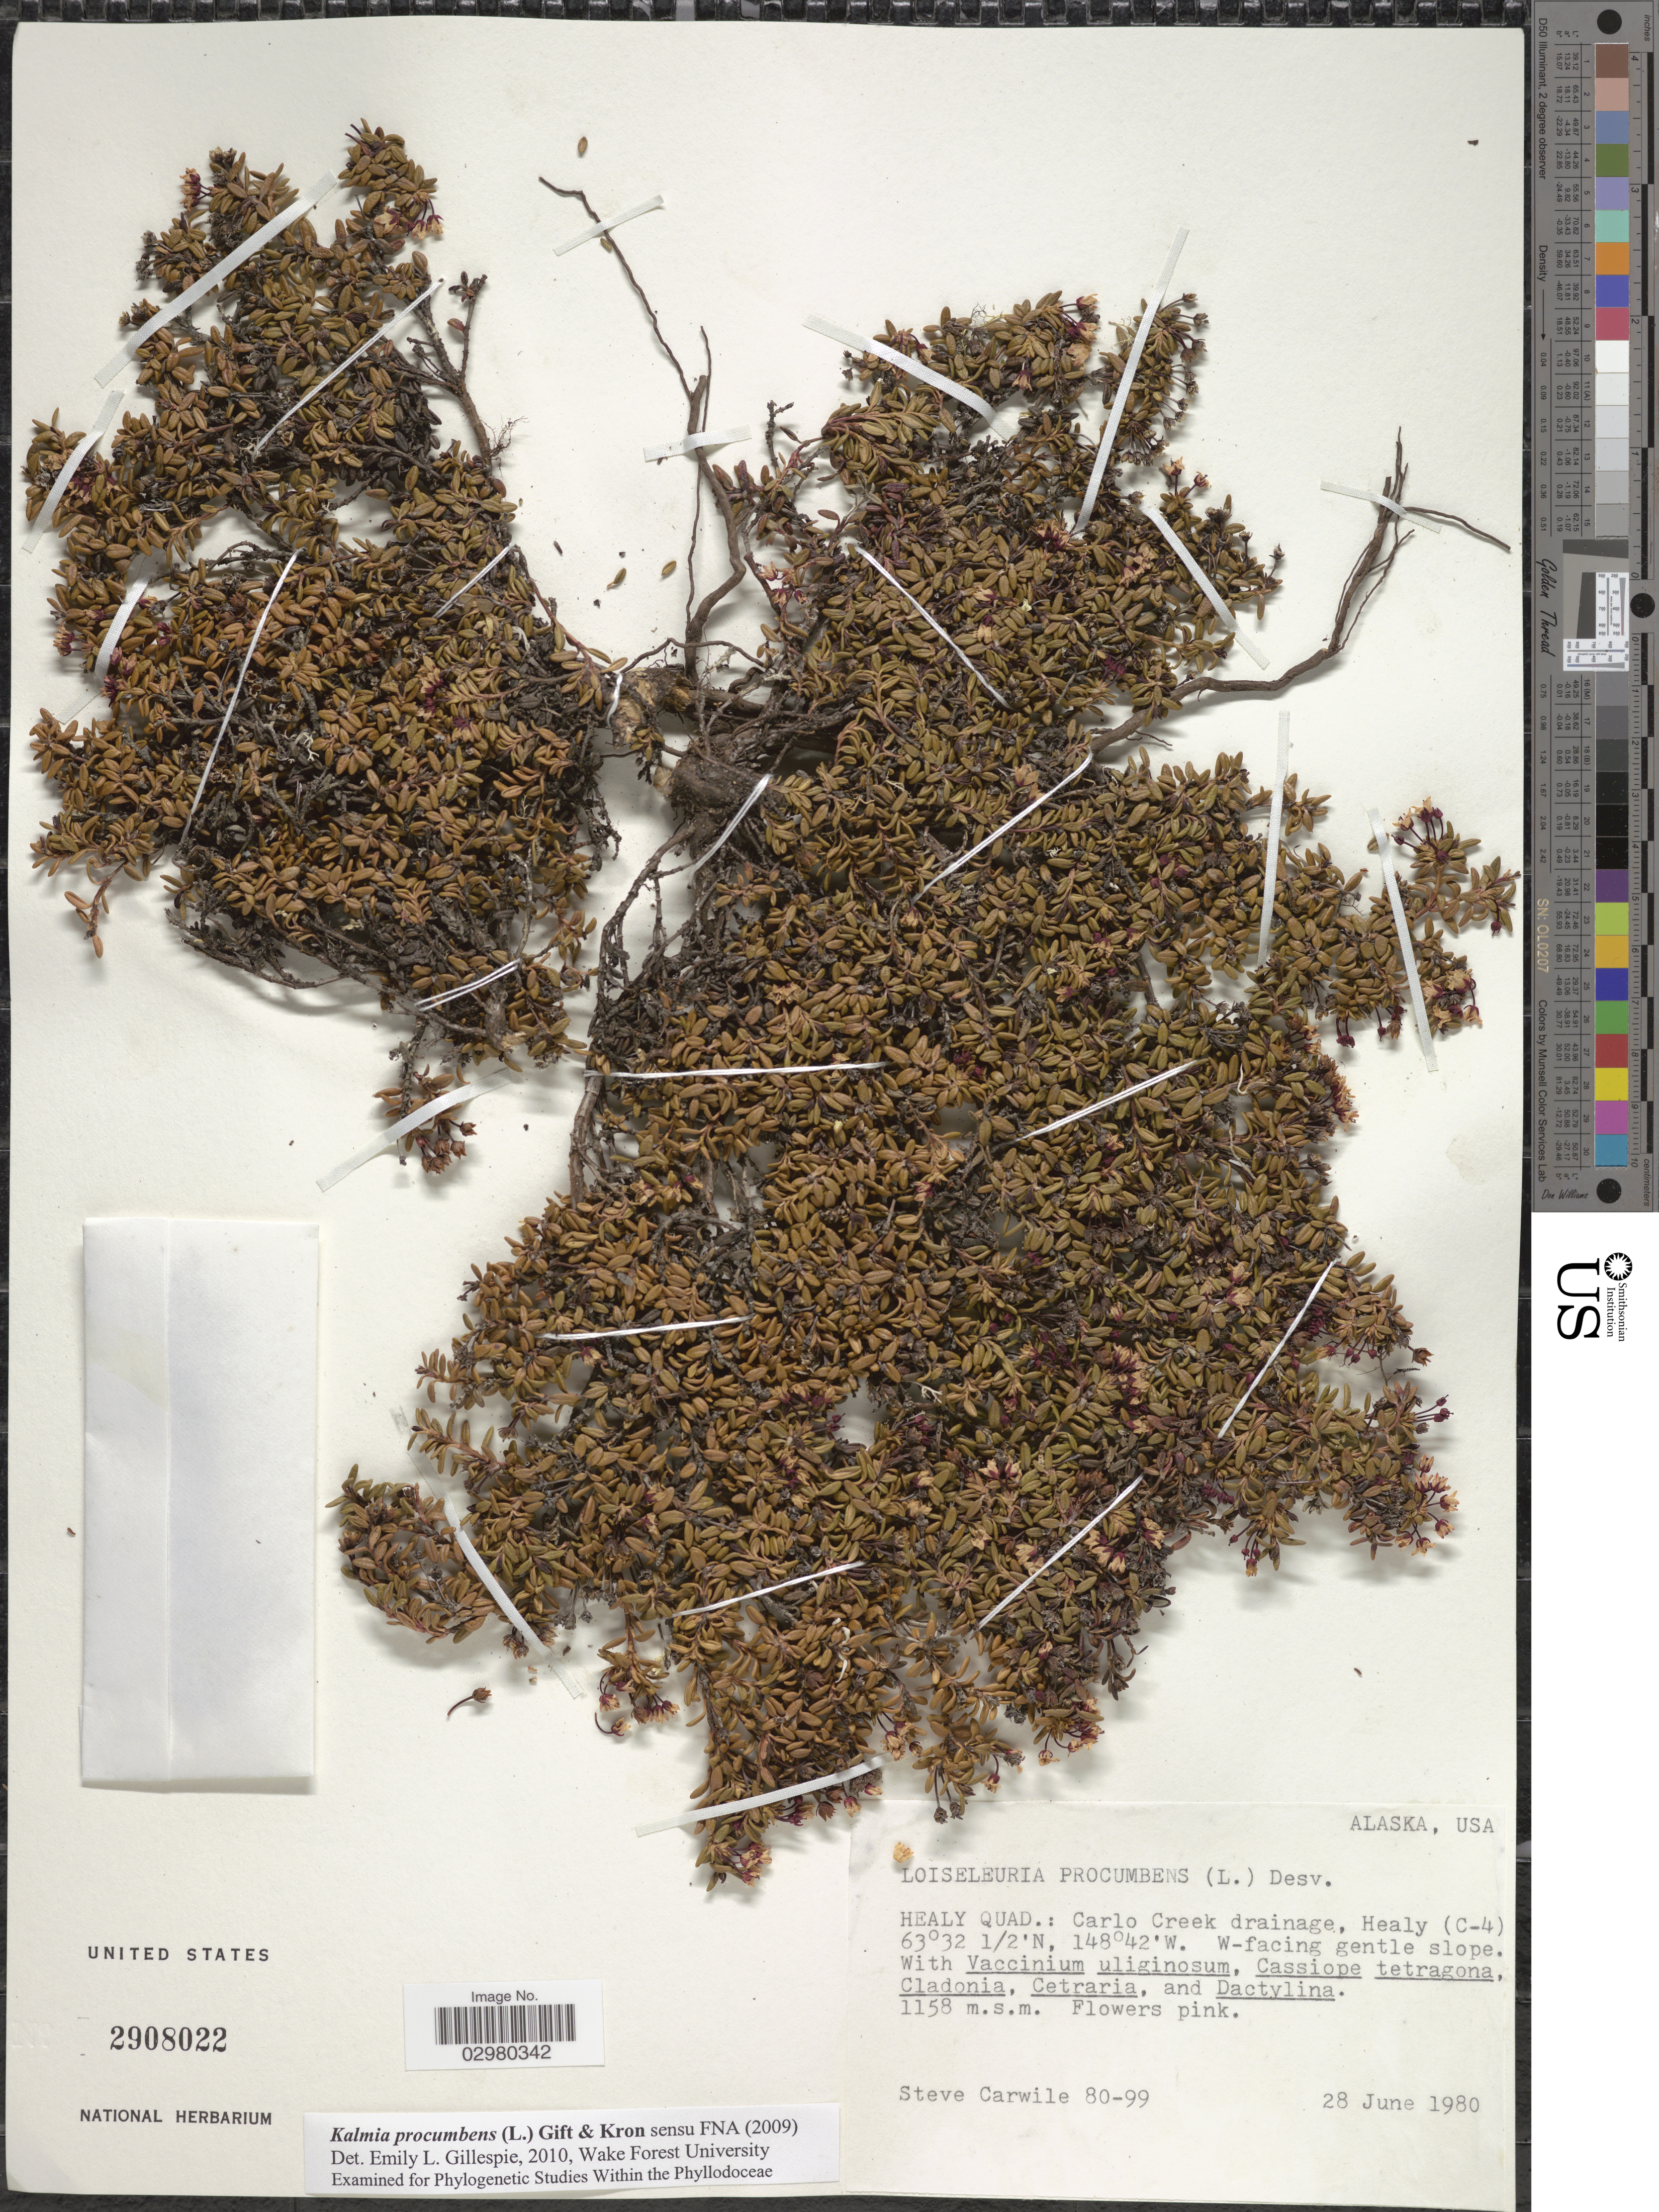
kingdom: Plantae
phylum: Tracheophyta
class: Magnoliopsida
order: Ericales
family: Ericaceae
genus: Loiseleuria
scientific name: Loiseleuria procumbens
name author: (L.) Desv.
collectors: S. Carwile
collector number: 80-99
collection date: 1980-06-28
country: United States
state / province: Alaska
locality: Healy Quad.: Carlo Creek drainage, Healy (C-4). W-facing gentle slope.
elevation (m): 1158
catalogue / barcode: US 2908022